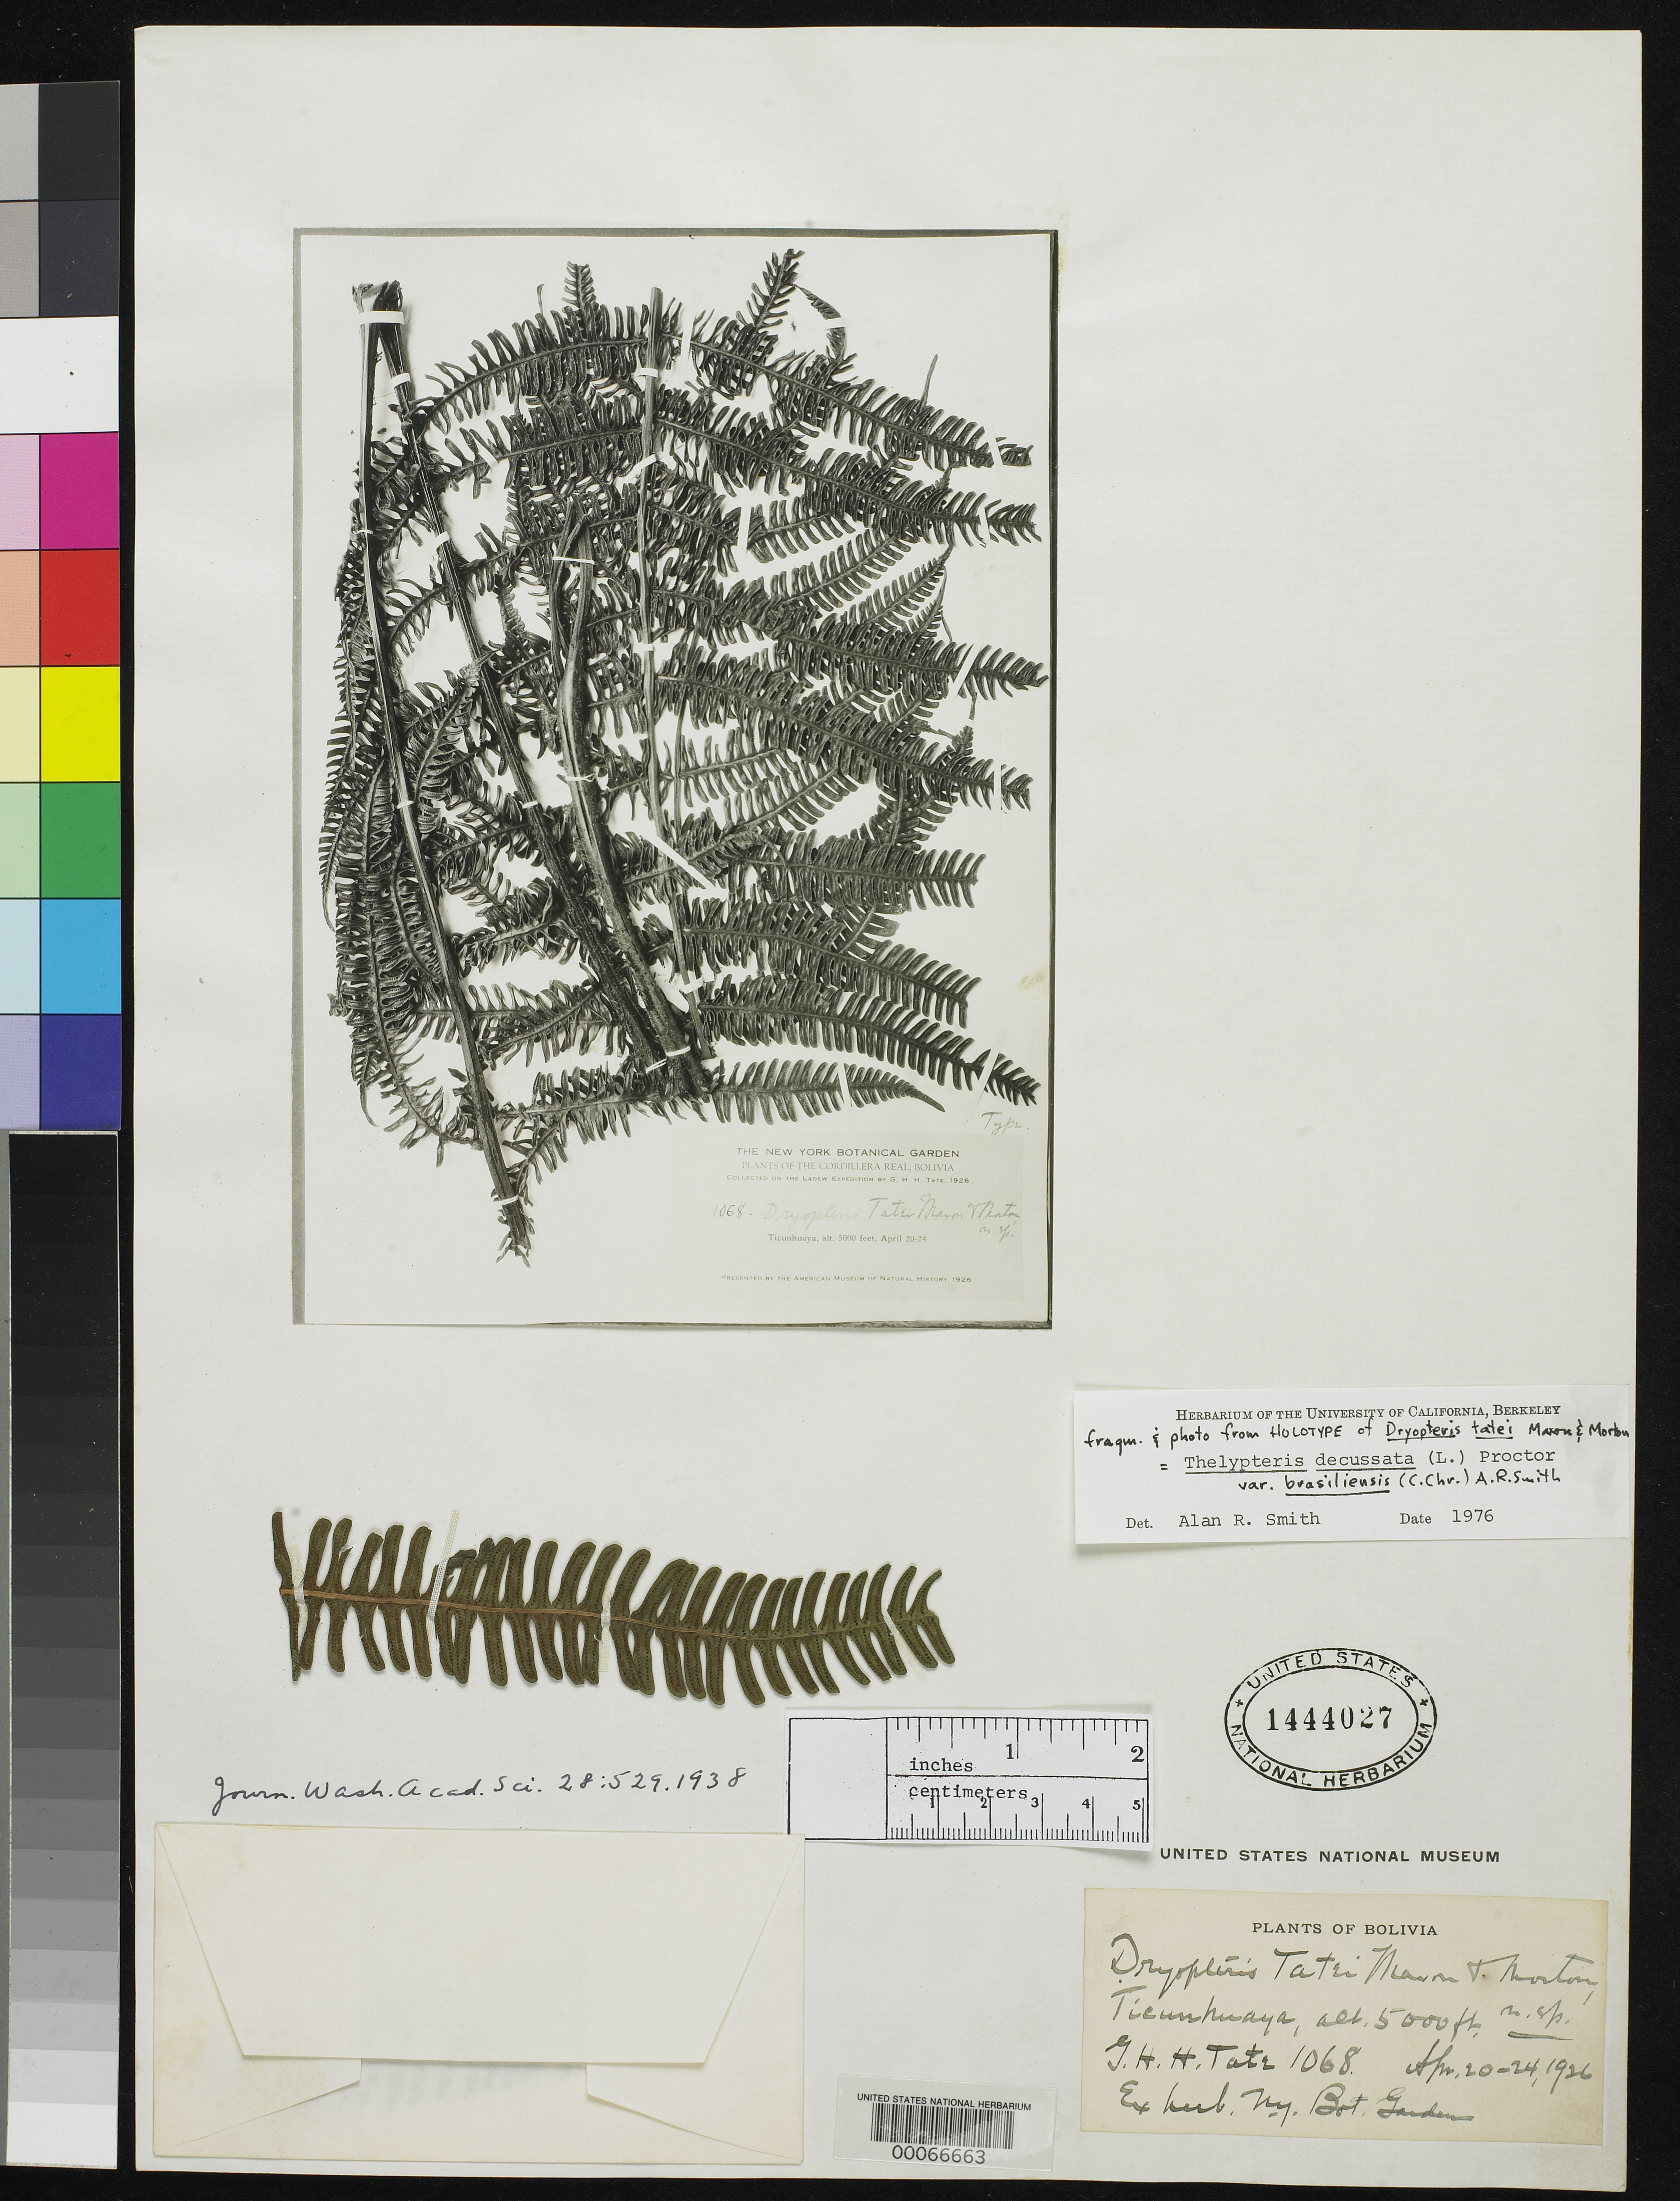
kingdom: Plantae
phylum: Tracheophyta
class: Polypodiopsida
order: Polypodiales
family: Dryopteridaceae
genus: Dryopteris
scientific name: Dryopteris tatei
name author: Maxon & C.V. Morton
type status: Type Fragment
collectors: G. H. H.Tate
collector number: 1068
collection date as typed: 24 Apr 1926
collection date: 1926-04-24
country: Bolivia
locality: Tlenhuaya.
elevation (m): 1524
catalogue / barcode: US 1444027